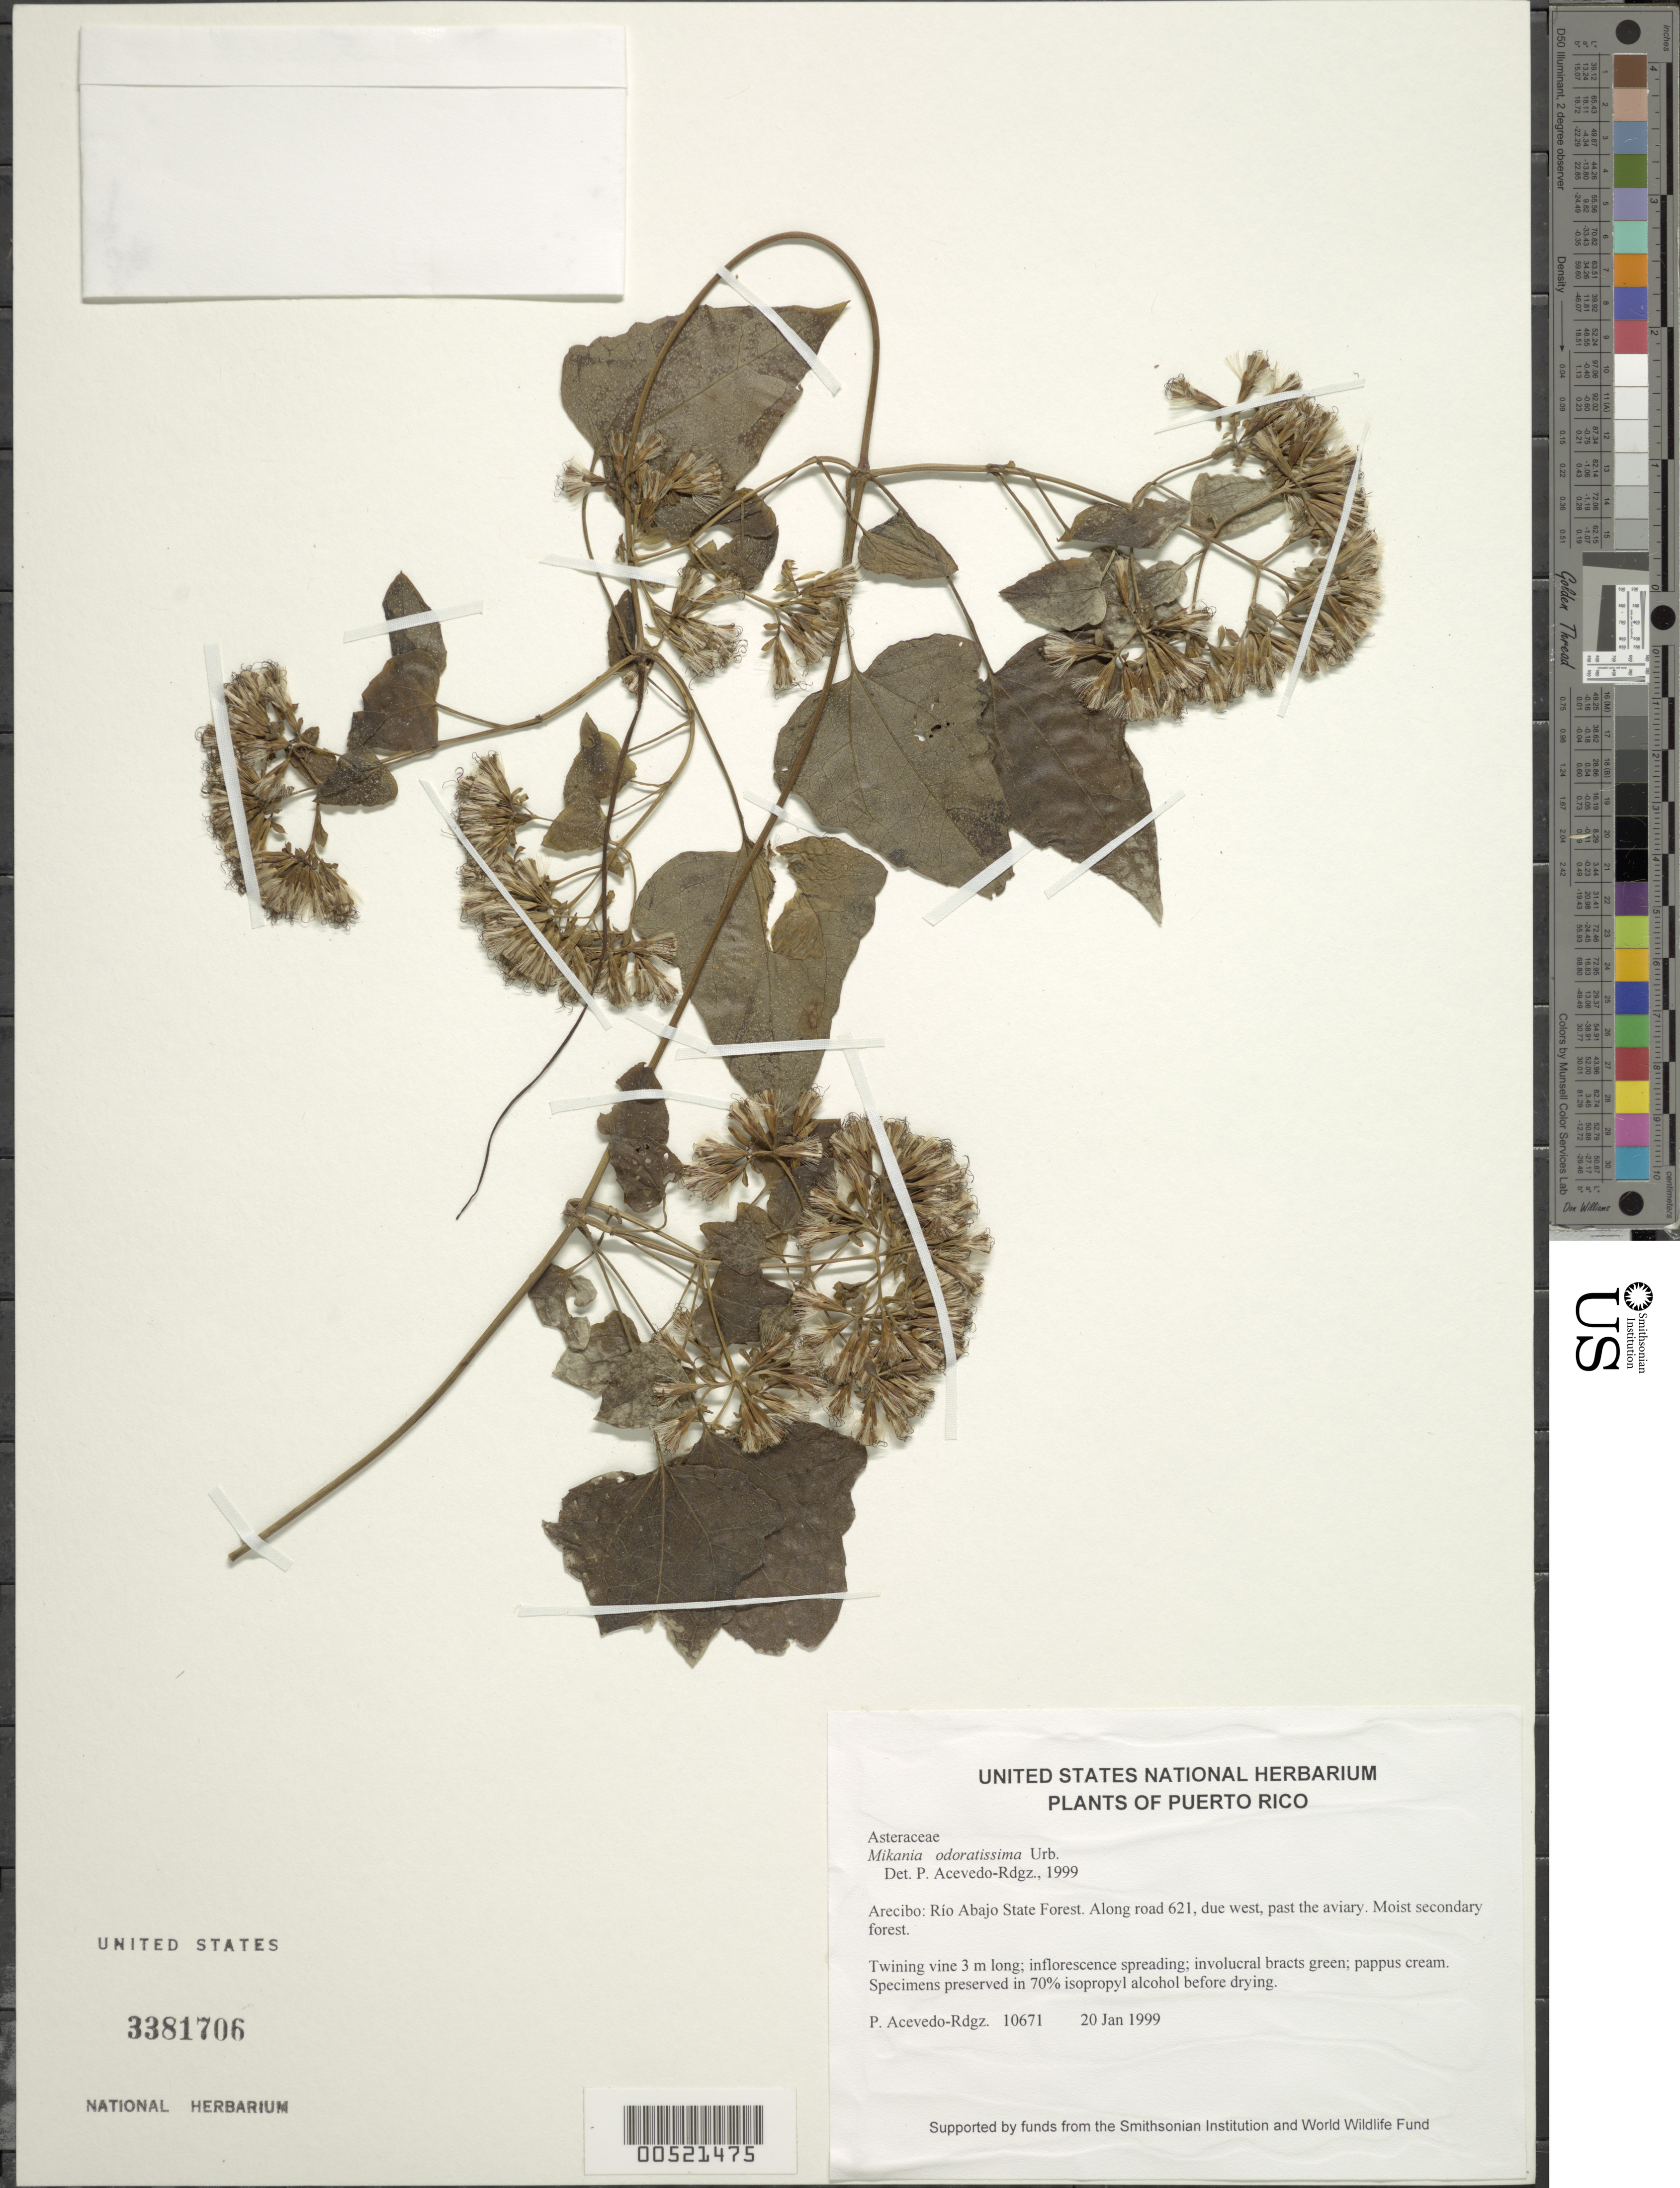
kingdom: Plantae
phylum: Tracheophyta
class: Magnoliopsida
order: Asterales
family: Asteraceae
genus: Mikania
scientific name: Mikania odoratissima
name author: Urb.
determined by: Acevedo-Rodríguez, P., (BOT), Smithsonian Institution - National Museum of Natural History (UNITED STATES)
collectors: P. Acevedo-Rodr.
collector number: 10671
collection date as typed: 20 Jan 1999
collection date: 1999-01-20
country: Puerto Rico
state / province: Arecibo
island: Puerto Rico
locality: Arecibo; Río Abajo State Forest. Along road 621, due west, past the aviary.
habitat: Moist secondary forest.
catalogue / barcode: US 3381706